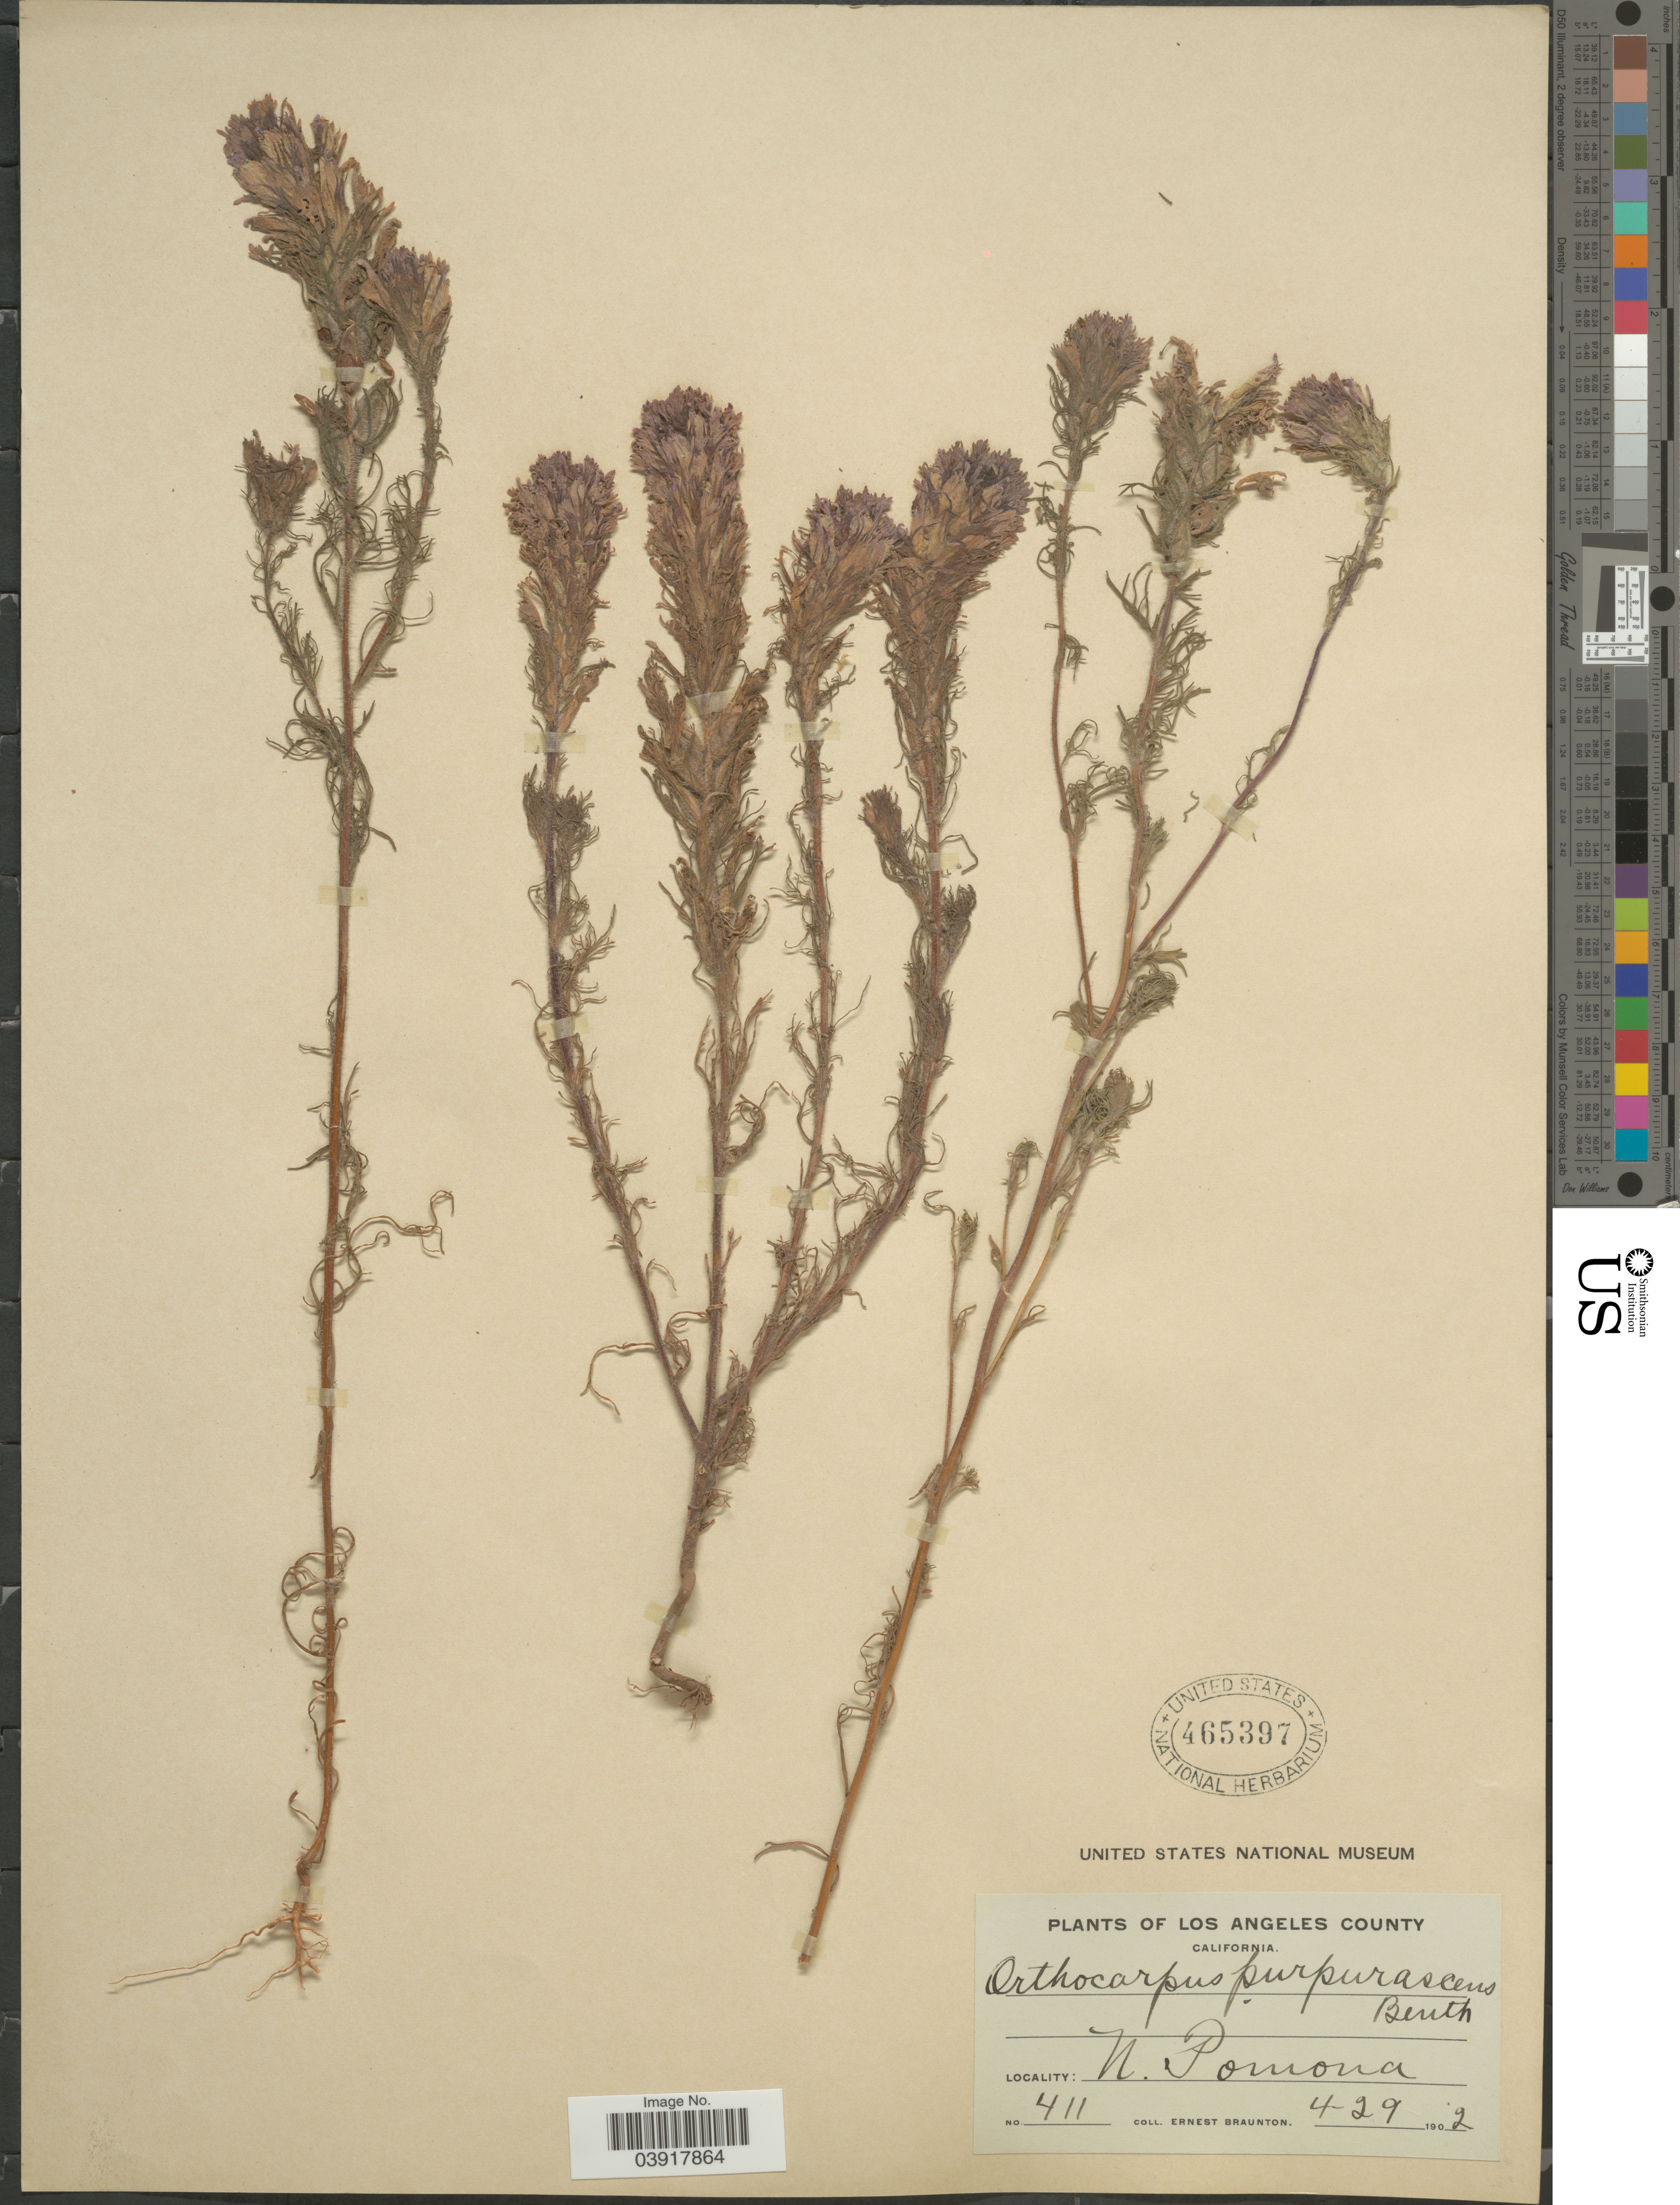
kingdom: Plantae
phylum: Tracheophyta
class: Magnoliopsida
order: Lamiales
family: Orobanchaceae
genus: Orthocarpus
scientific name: Orthocarpus purpurascens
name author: Benth.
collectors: E. Braunton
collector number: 411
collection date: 1902-04-29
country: United States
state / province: California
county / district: Los Angeles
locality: Los Angeles County. N. Pomona.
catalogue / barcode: US 465397